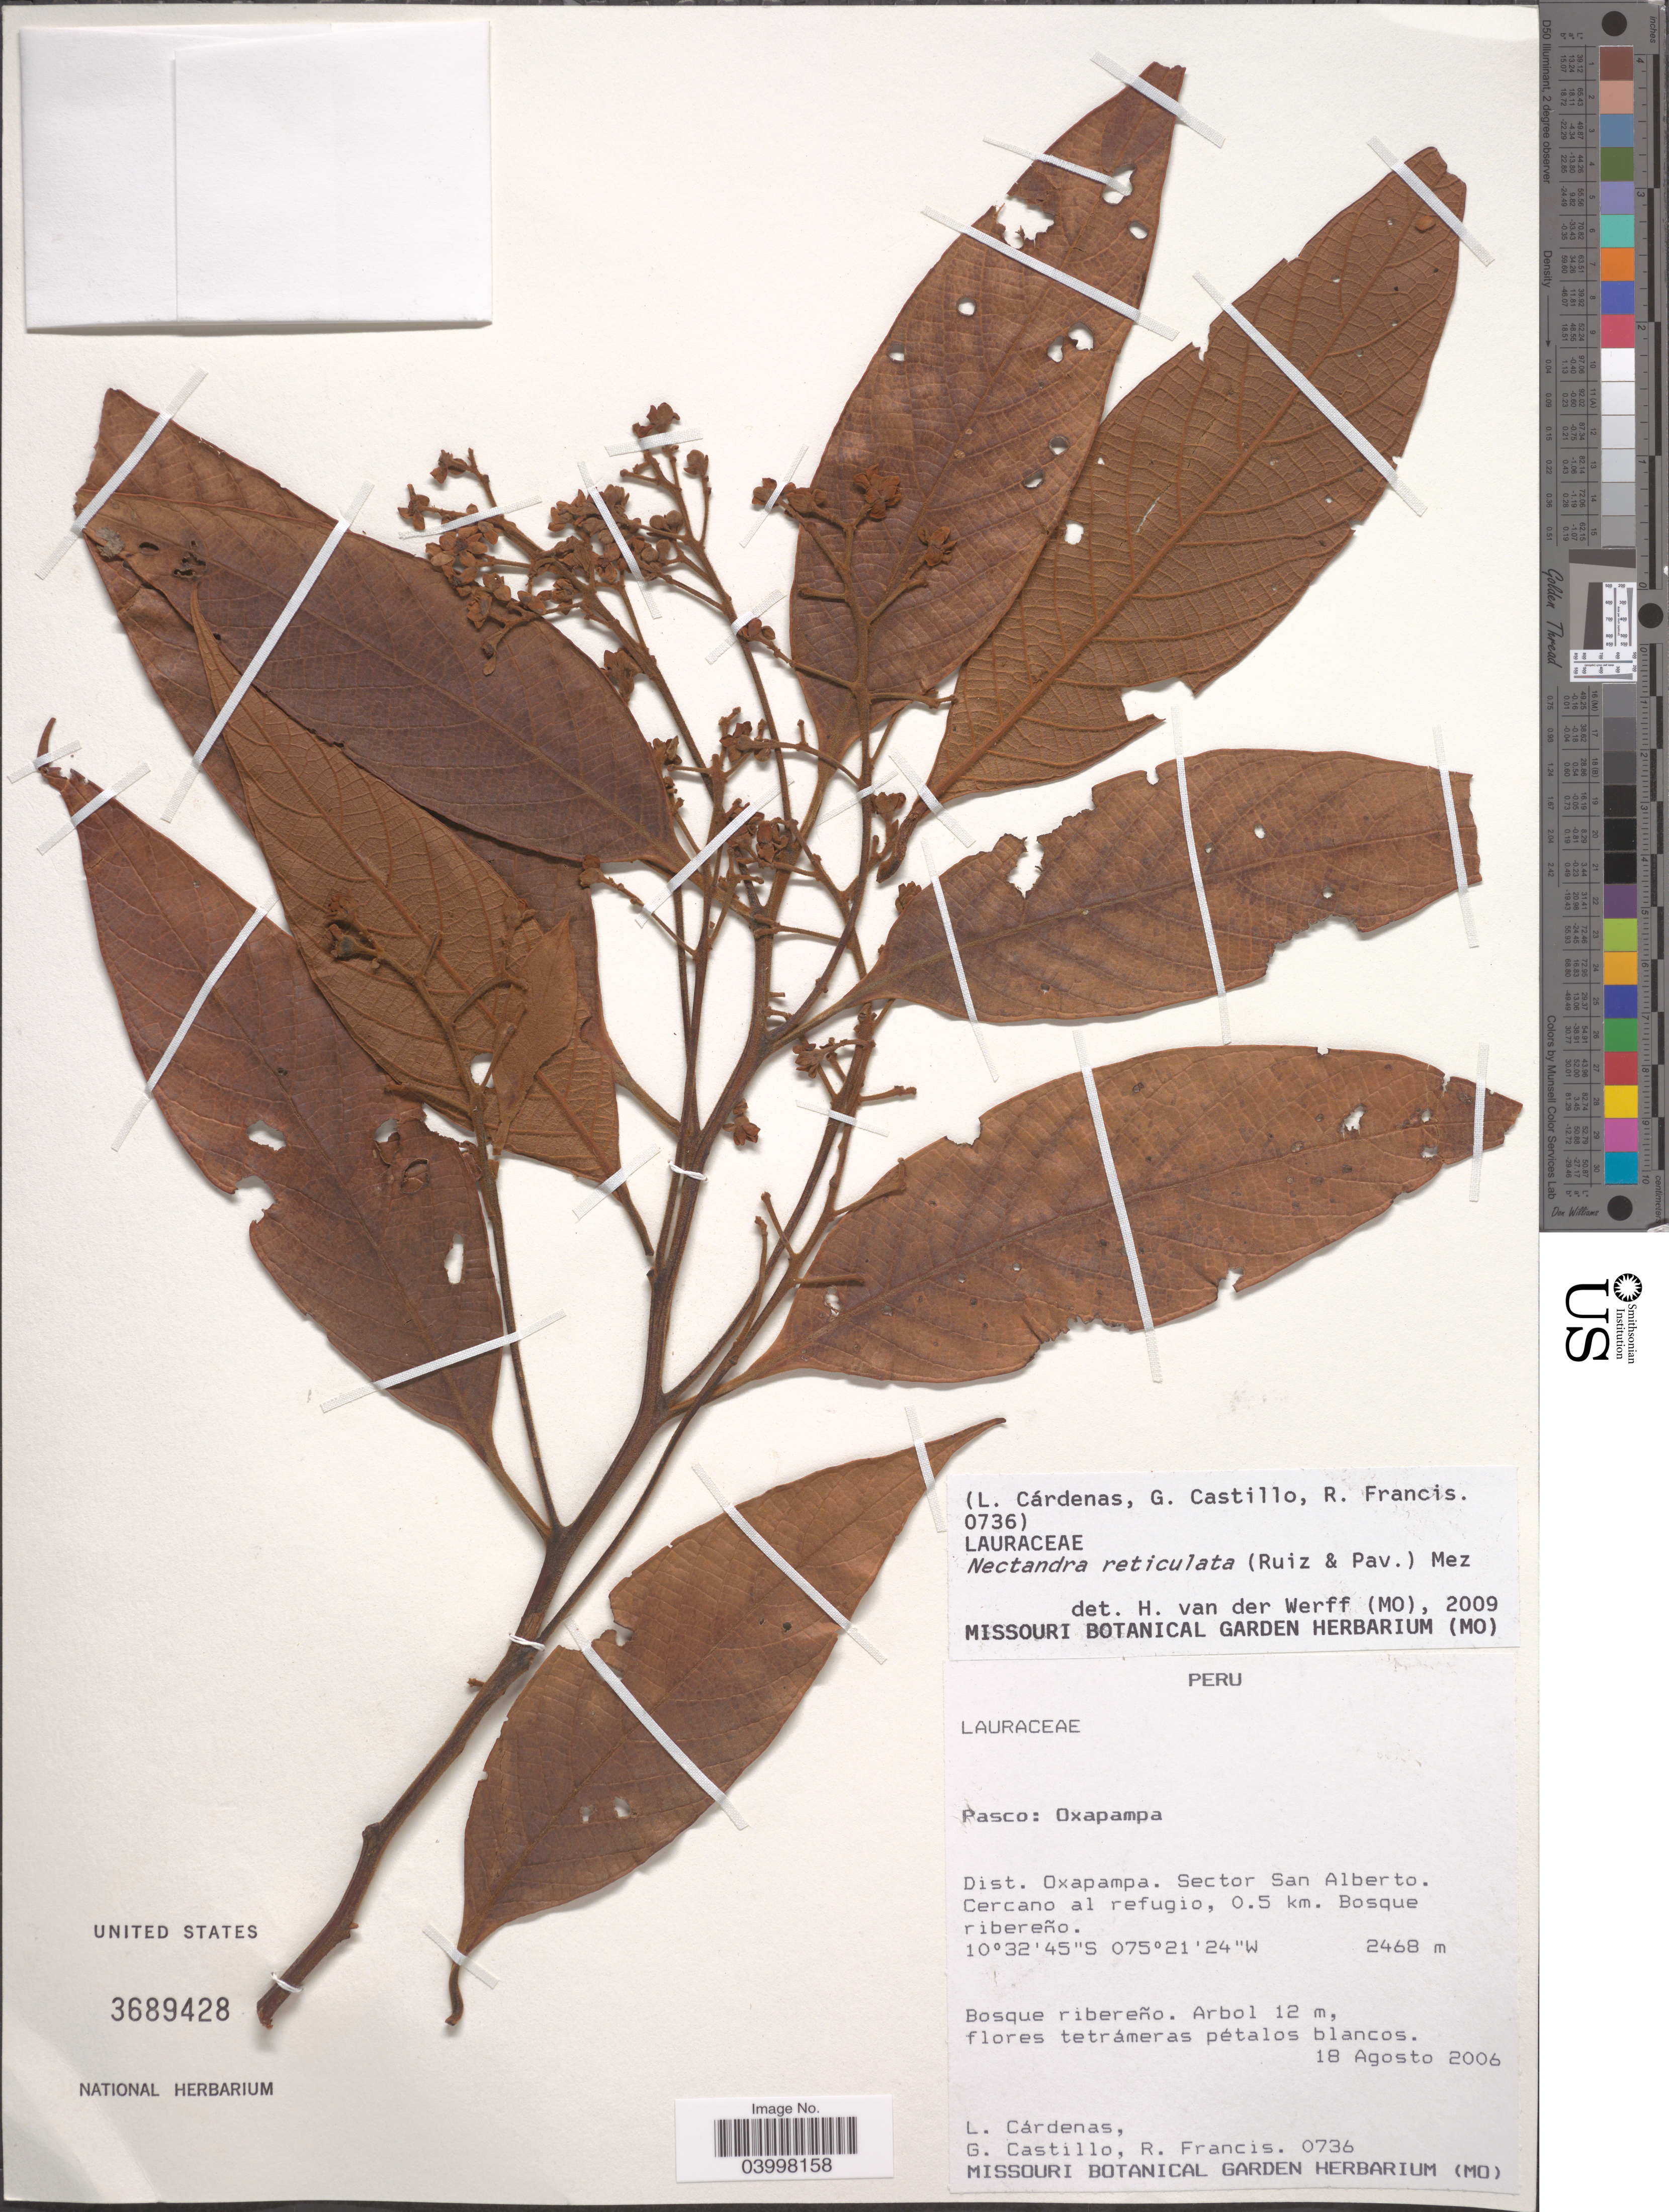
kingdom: Plantae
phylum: Tracheophyta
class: Magnoliopsida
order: Laurales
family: Lauraceae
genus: Nectandra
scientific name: Nectandra reticulata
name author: (Ruiz & Pav.) Mez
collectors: L. Cárdenas, G. Castillo & R. Francis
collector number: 0736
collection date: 2006-08-18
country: Peru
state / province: Pasco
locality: Oxapampa. Dist. Oxapampa. Sector San Alberto. Cercano al refugio, 0.5 km.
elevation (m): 2468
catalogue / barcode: US 3689428